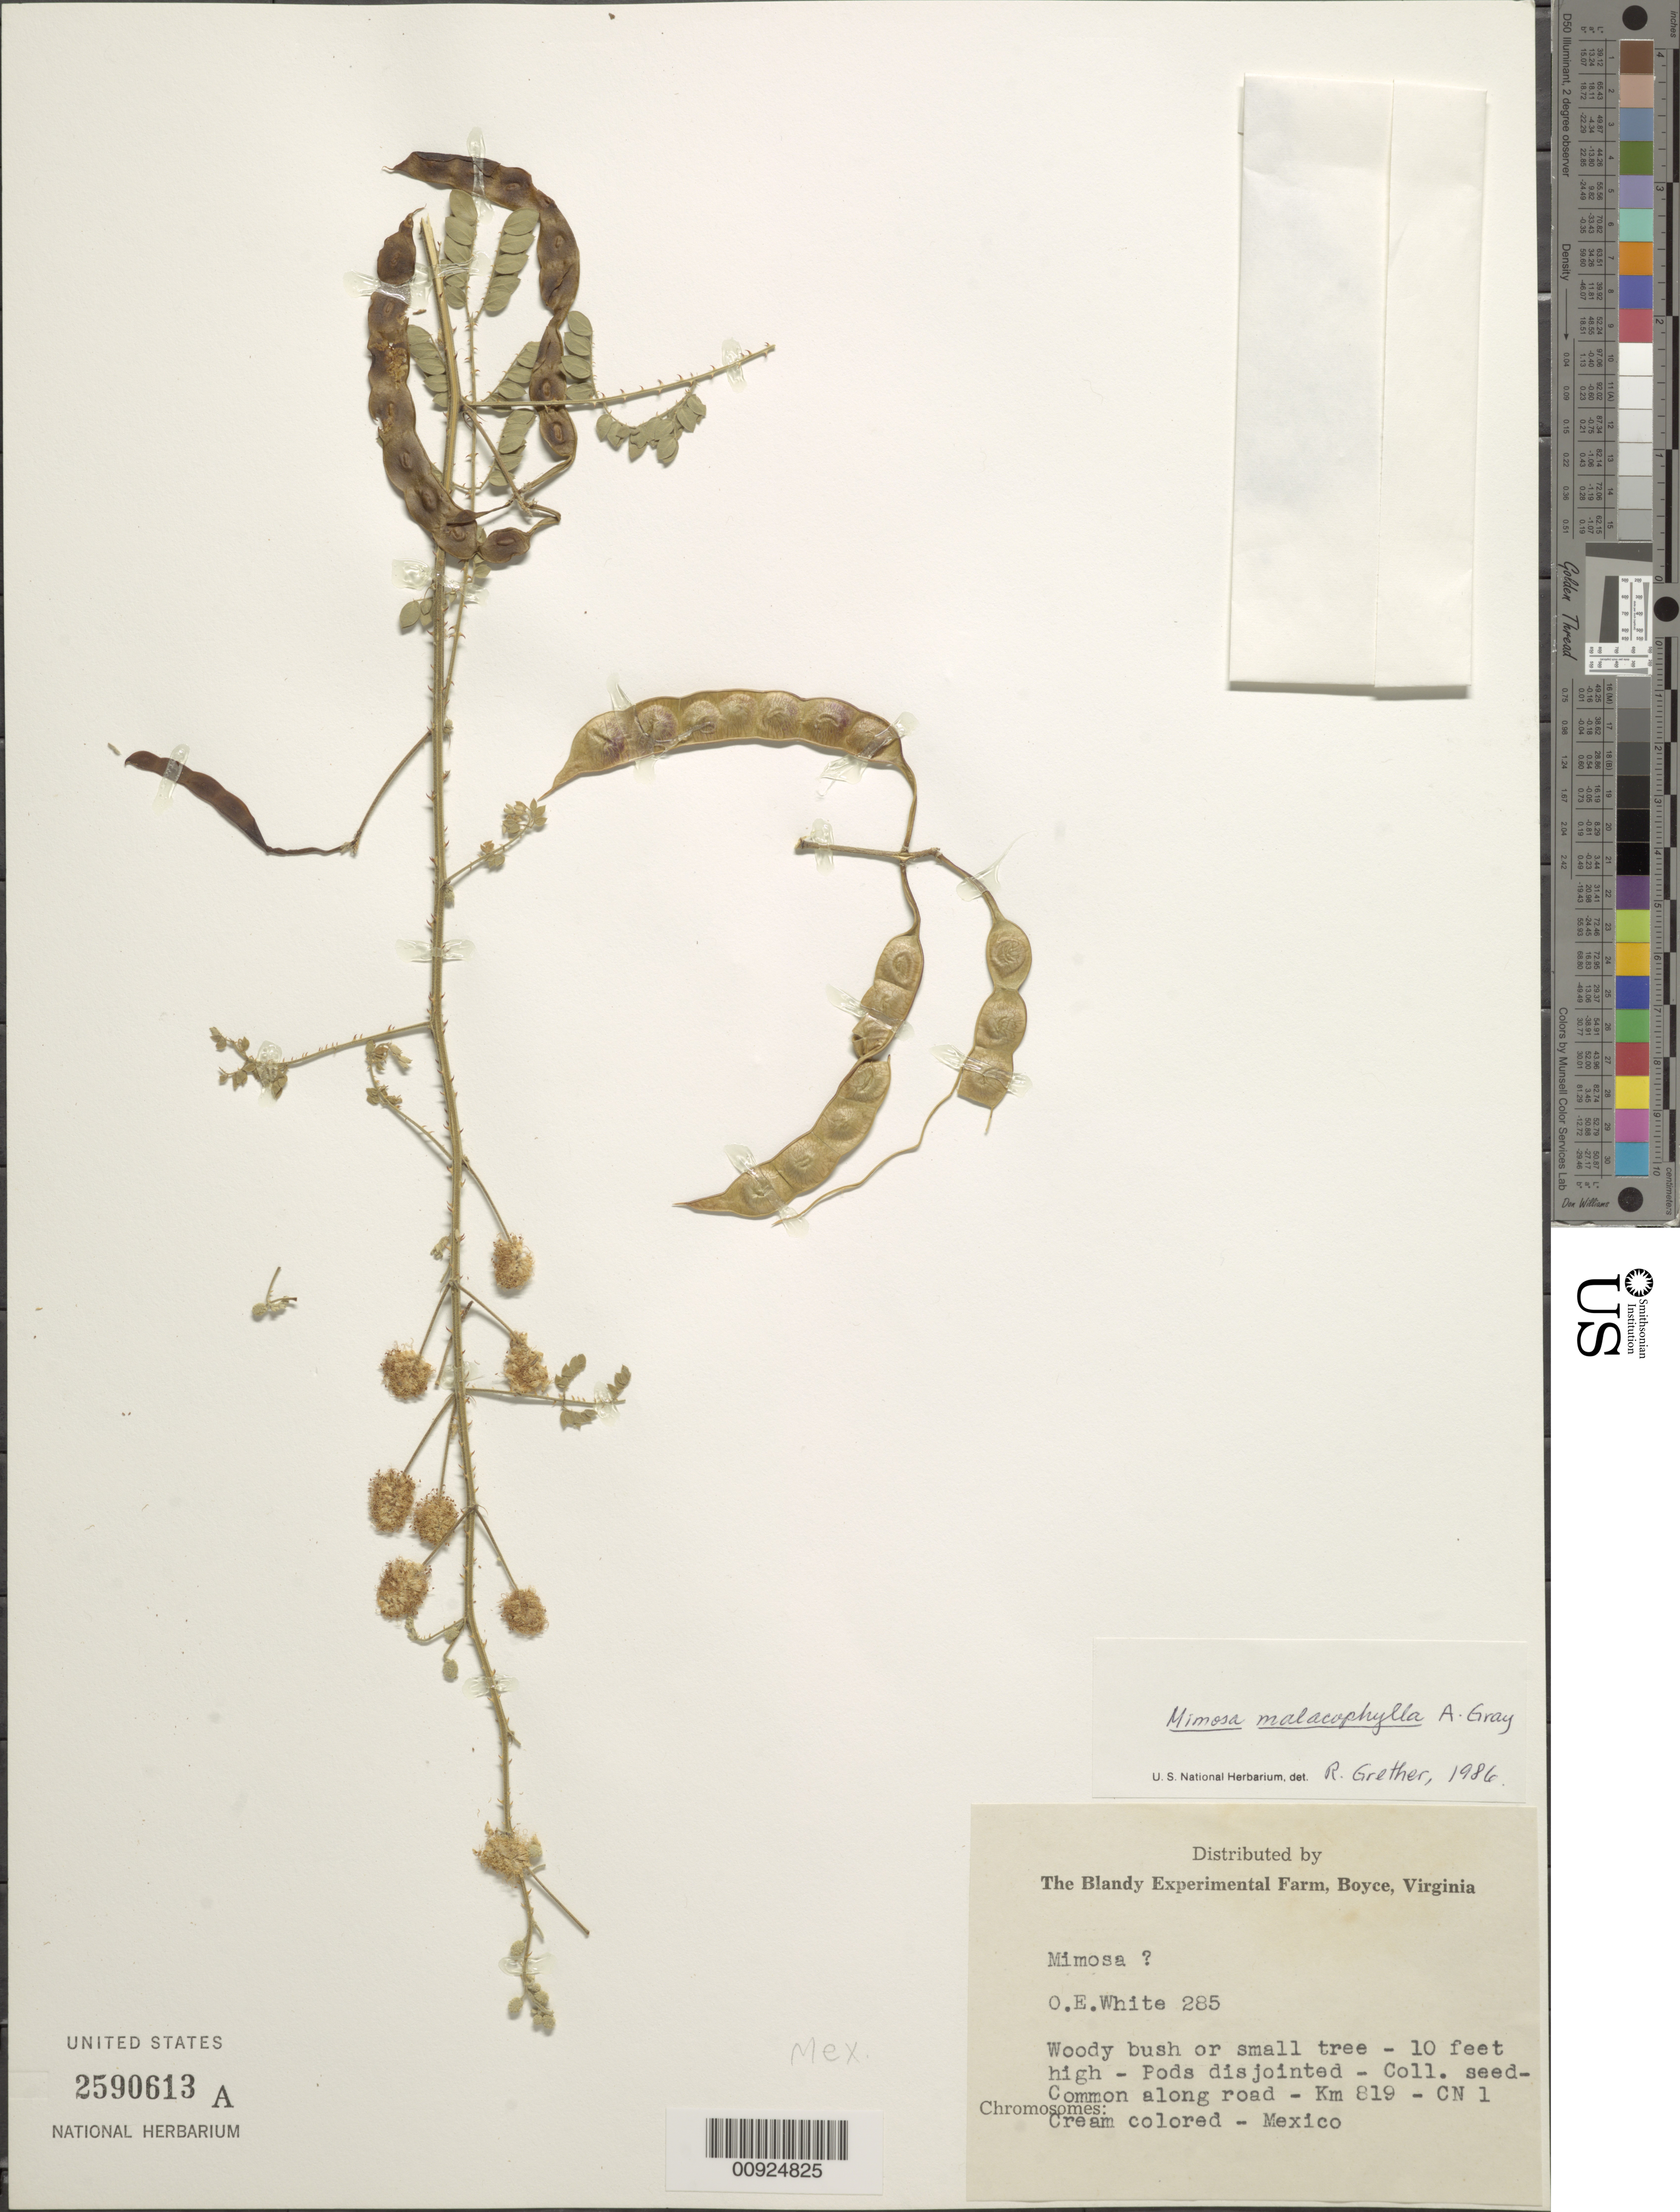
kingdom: Plantae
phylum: Tracheophyta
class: Magnoliopsida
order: Fabales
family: Fabaceae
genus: Mimosa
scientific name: Mimosa malacophylla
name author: A. Gray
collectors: O. E. White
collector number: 285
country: Mexico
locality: Along road km 819 - CN1.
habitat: Common along road.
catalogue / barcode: US 2590613A